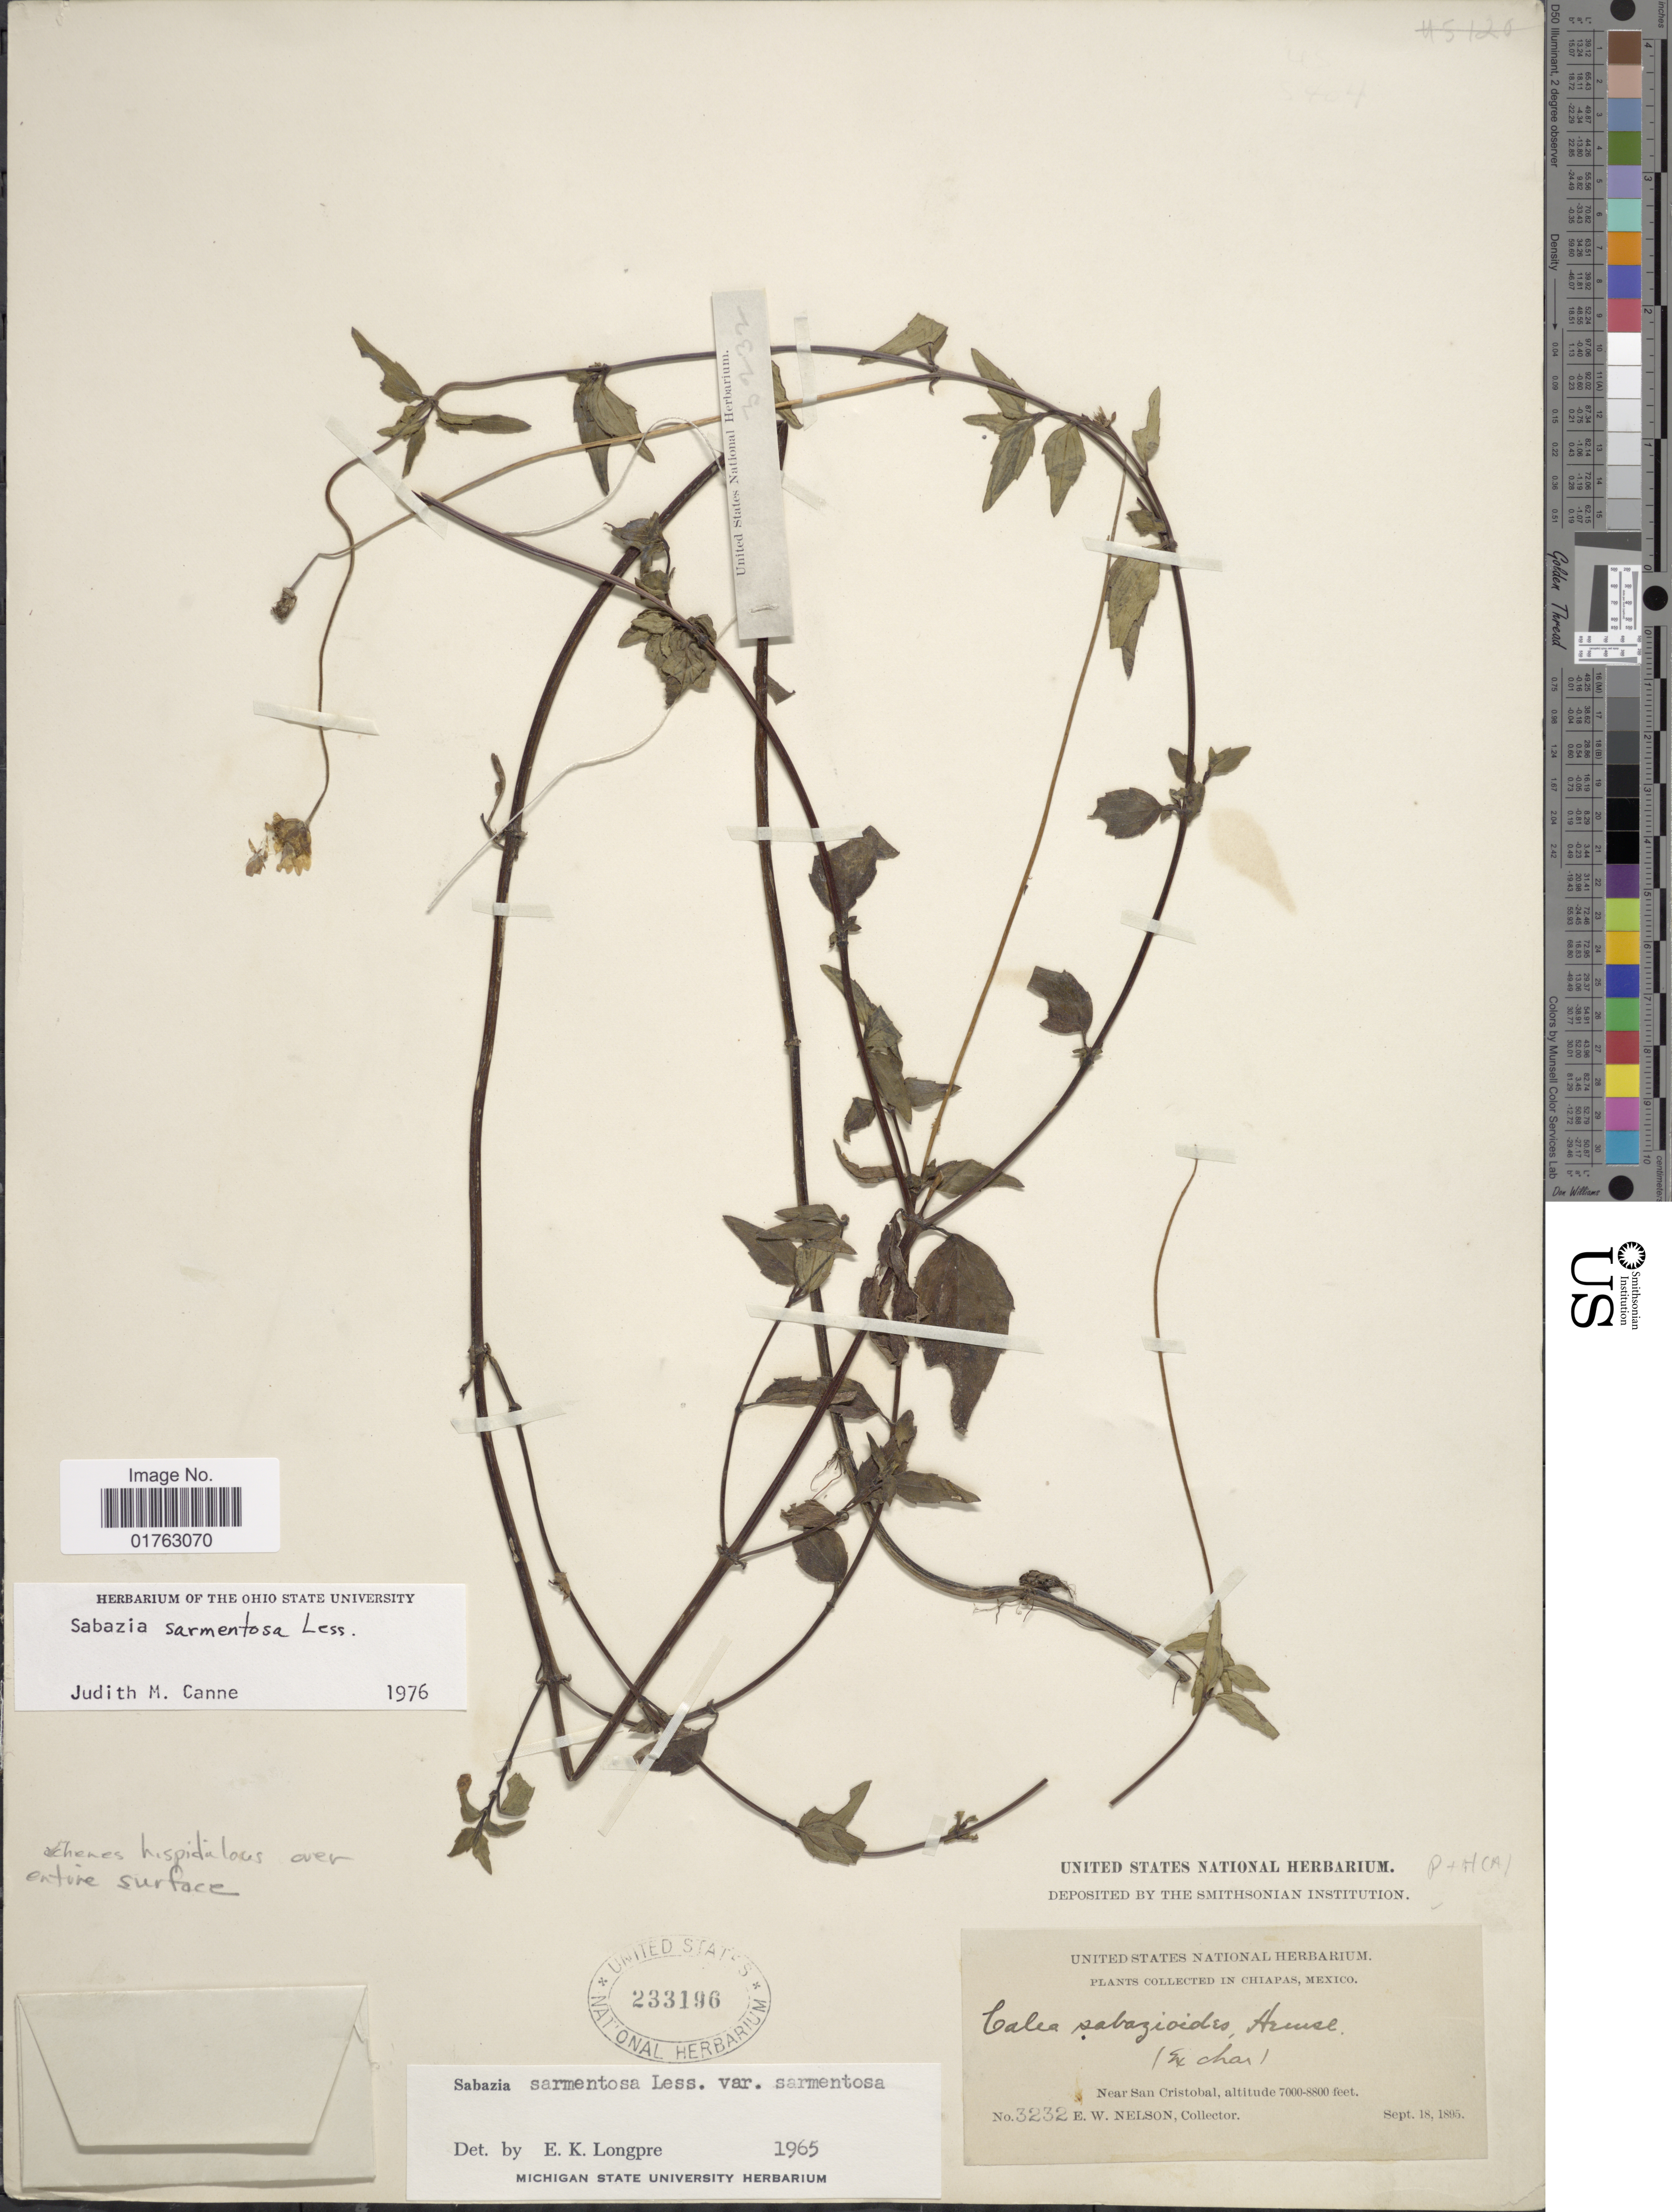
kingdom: Plantae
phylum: Tracheophyta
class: Magnoliopsida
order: Asterales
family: Asteraceae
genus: Sabazia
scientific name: Sabazia sarmentosa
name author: Less.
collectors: E. W. Nelson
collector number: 3232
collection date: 1895-09-18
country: Mexico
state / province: Chiapas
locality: Near San Cristobal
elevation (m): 2134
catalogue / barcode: US 2333196